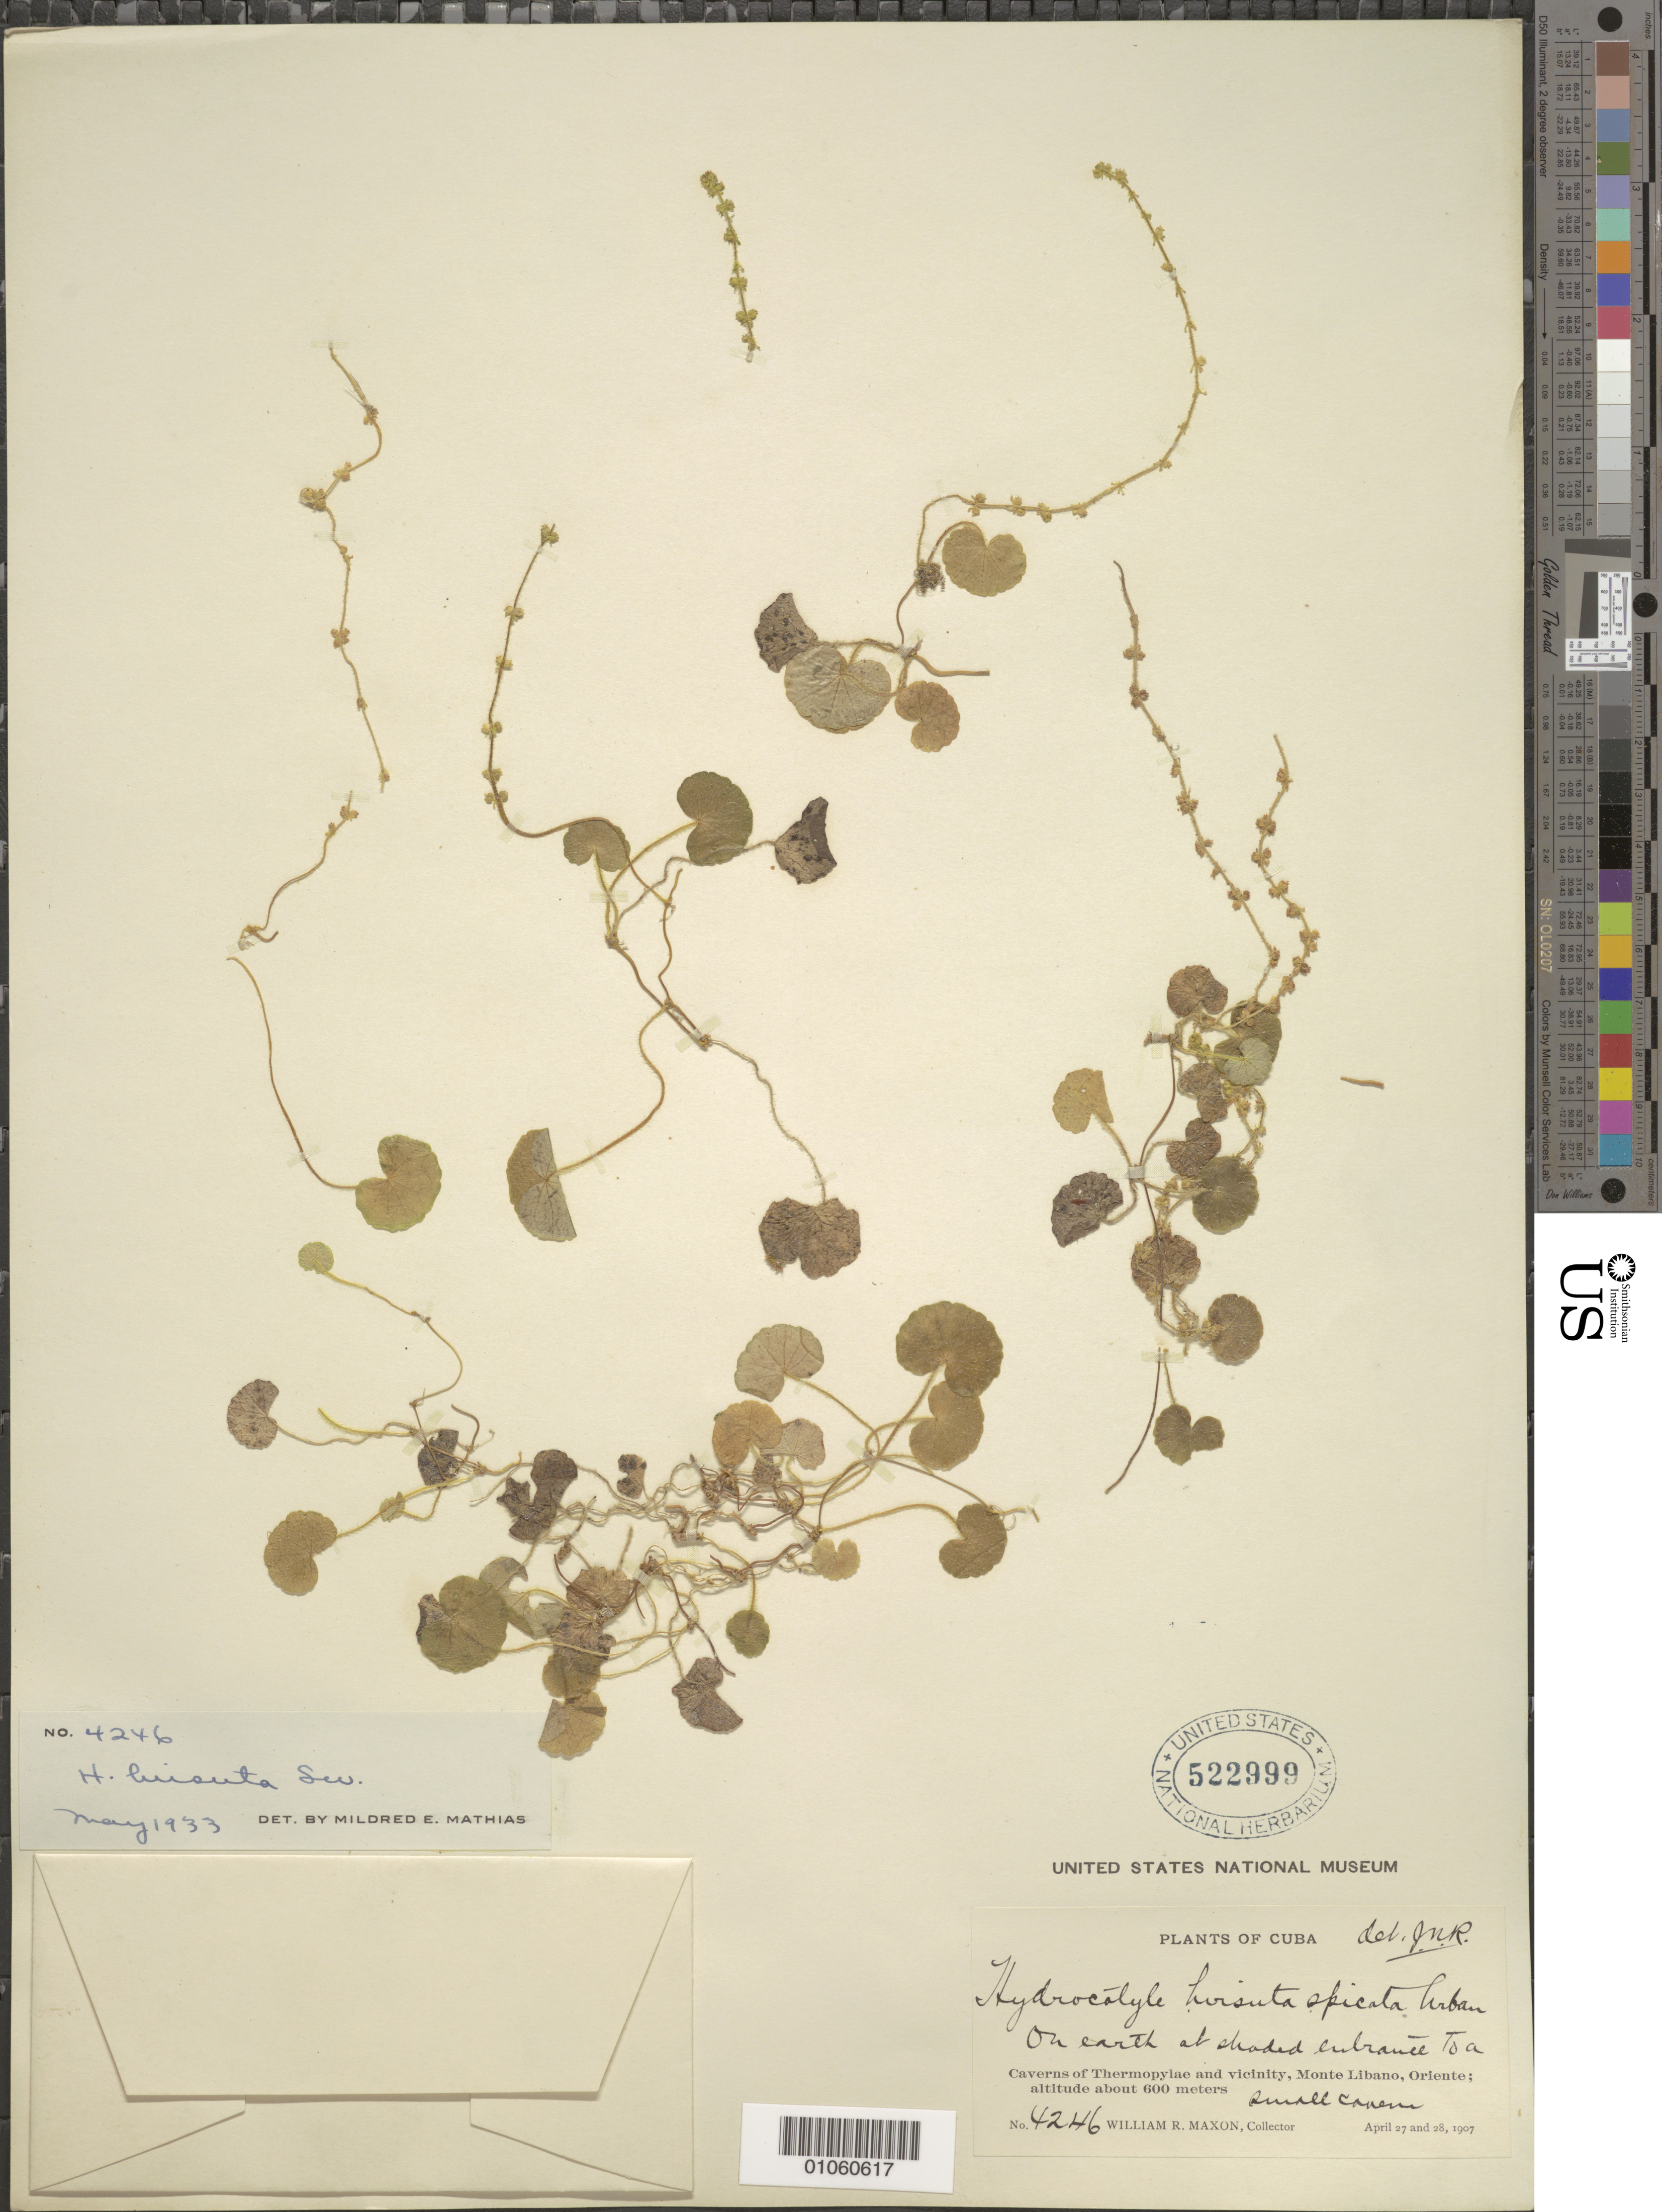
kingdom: Plantae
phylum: Tracheophyta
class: Magnoliopsida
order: Apiales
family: Araliaceae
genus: Hydrocotyle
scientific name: Hydrocotyle hirsuta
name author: Sw.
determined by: Mathias, M. E.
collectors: W. R. Maxon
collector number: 4246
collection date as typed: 27 Apr 1907 and 29 Apr 1907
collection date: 1907-04-27,1907-04-28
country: Cuba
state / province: Oriente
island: Cuba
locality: Caverns of Thermopylae and vicinity, Monte Libano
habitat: On earth at shaded entrance to a small cavern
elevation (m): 600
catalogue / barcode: US 522999